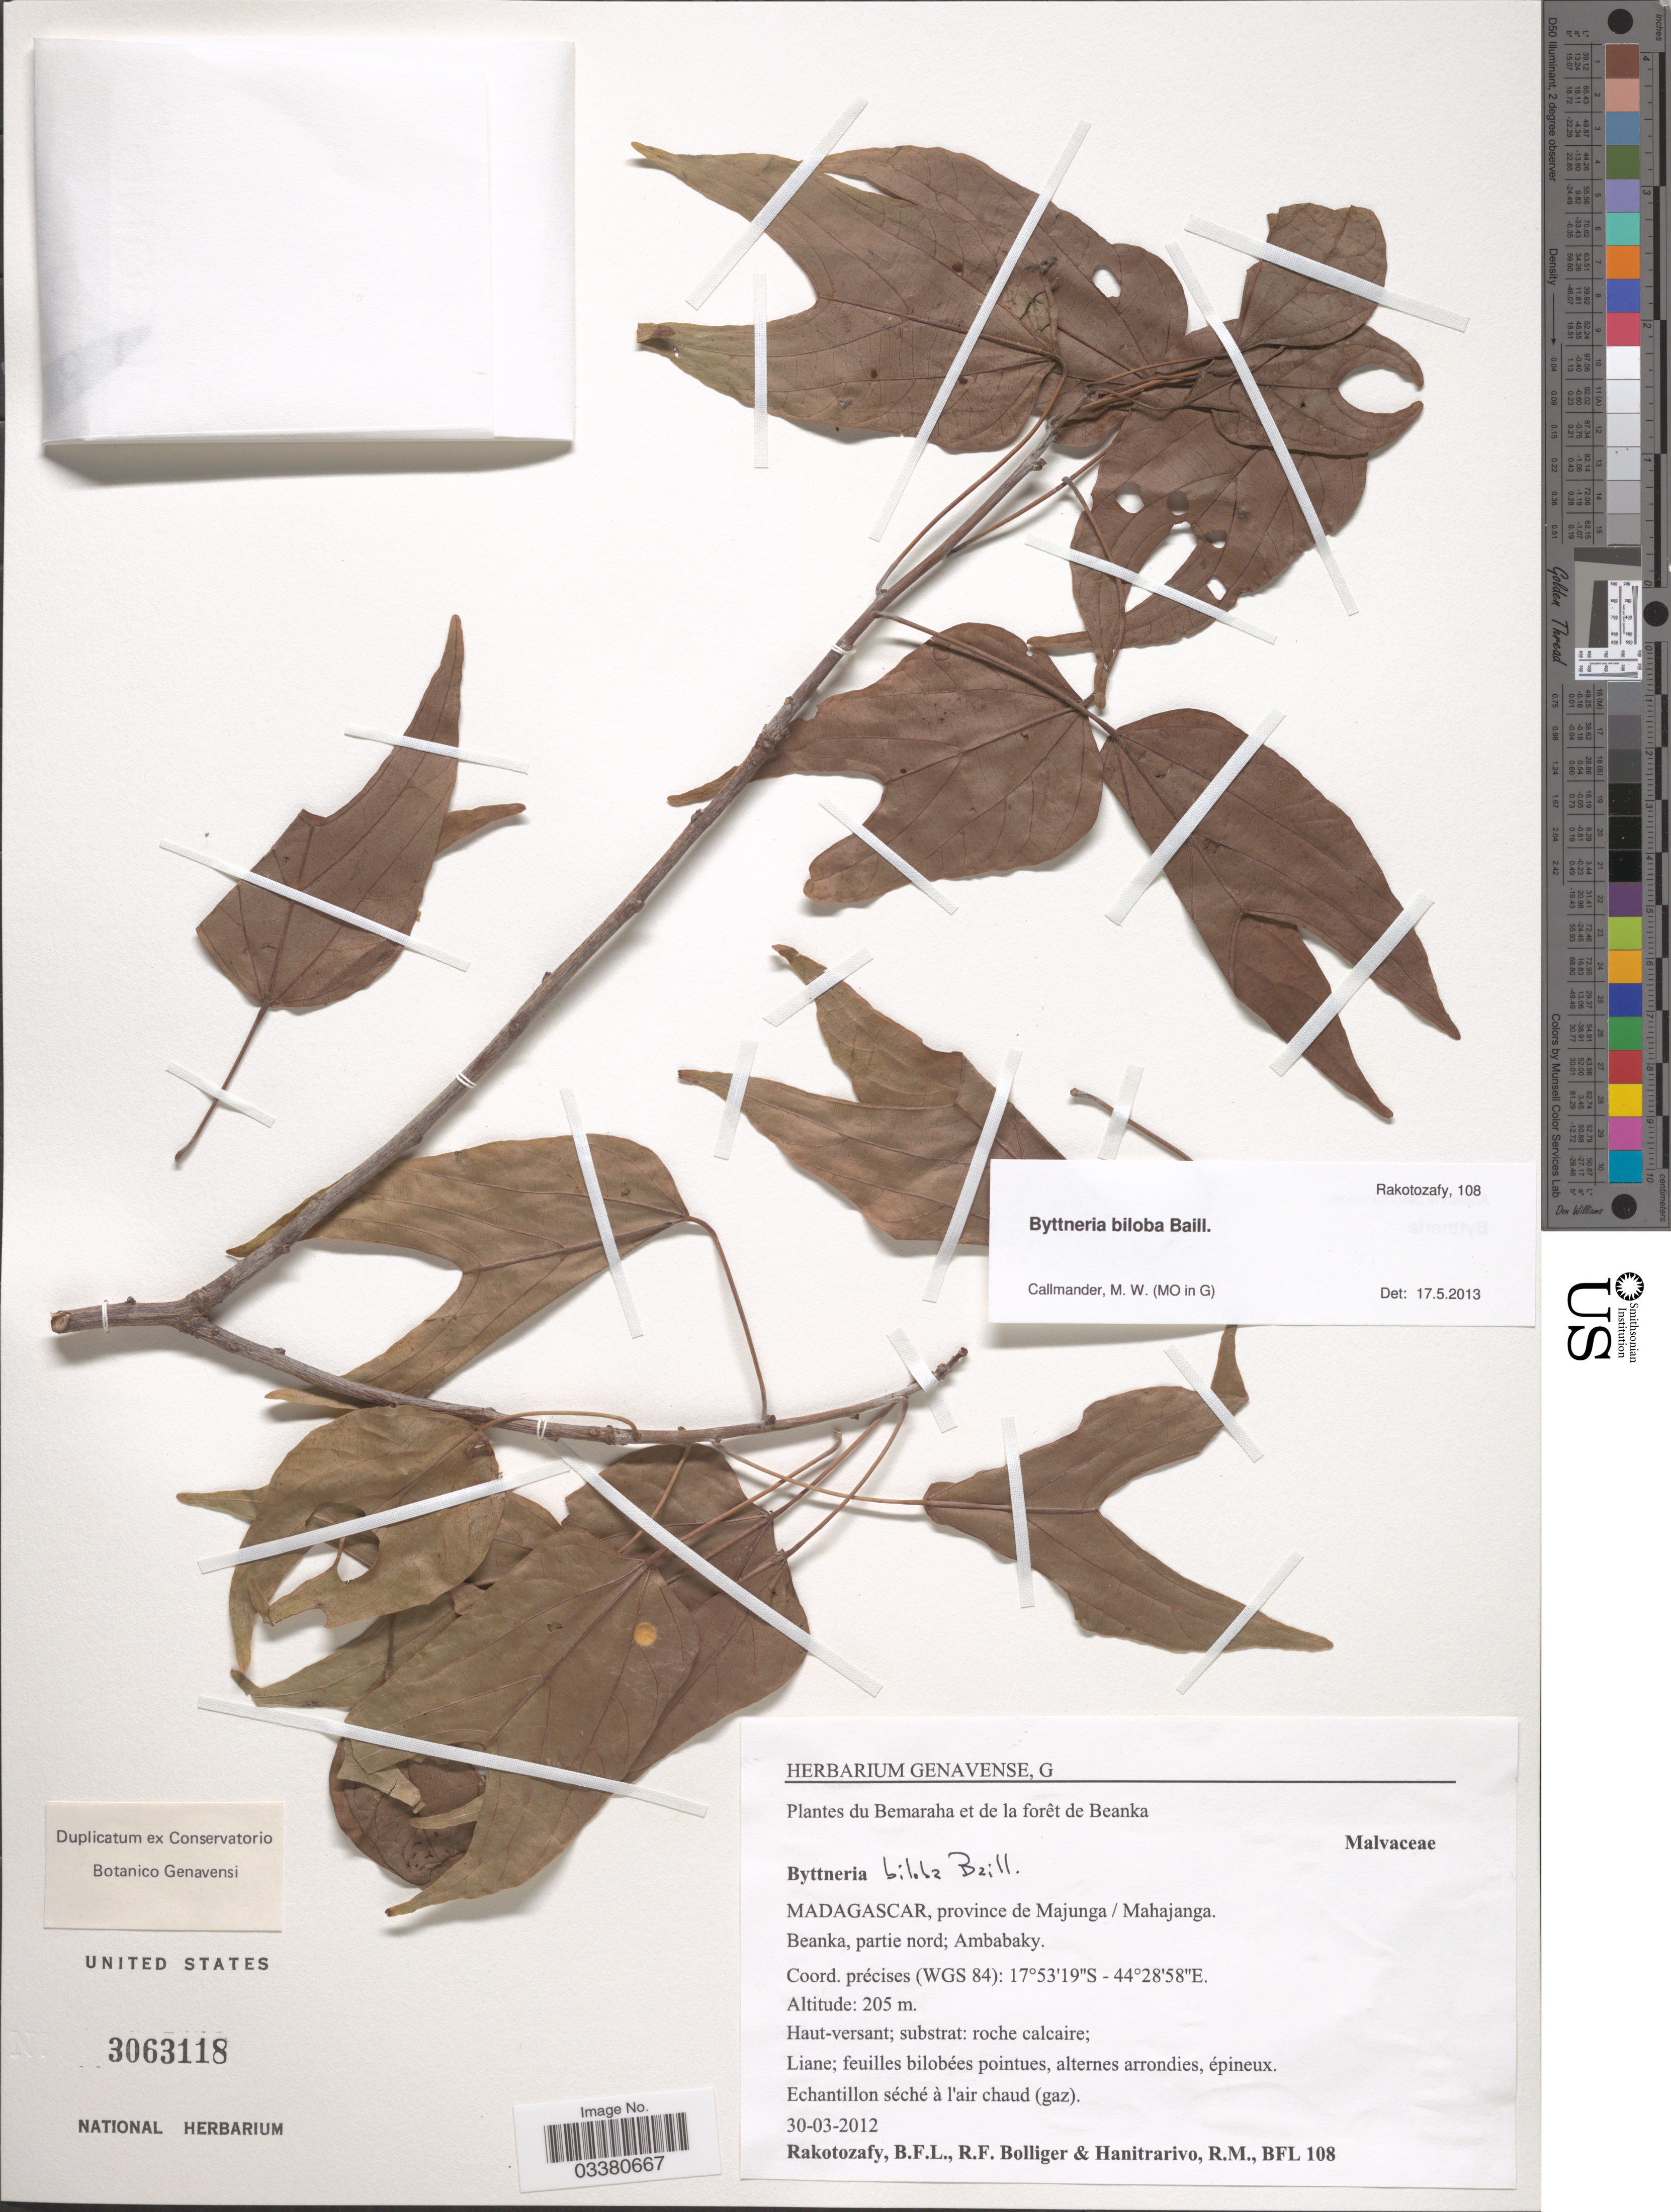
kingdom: Plantae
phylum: Tracheophyta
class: Magnoliopsida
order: Malvales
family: Malvaceae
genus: Byttneria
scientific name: Byttneria biloba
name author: Baill.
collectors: B. Rakotozafy, R. Bolliger & R. Hanitrarivo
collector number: BFL 108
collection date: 2012-03-30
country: Madagascar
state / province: Melaky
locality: Du Bemaraha et de la forêt de Beanka. Province de Majunga. Beanka, partie nord; Ambabaky. (WGS 84).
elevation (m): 205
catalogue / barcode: US 3063118